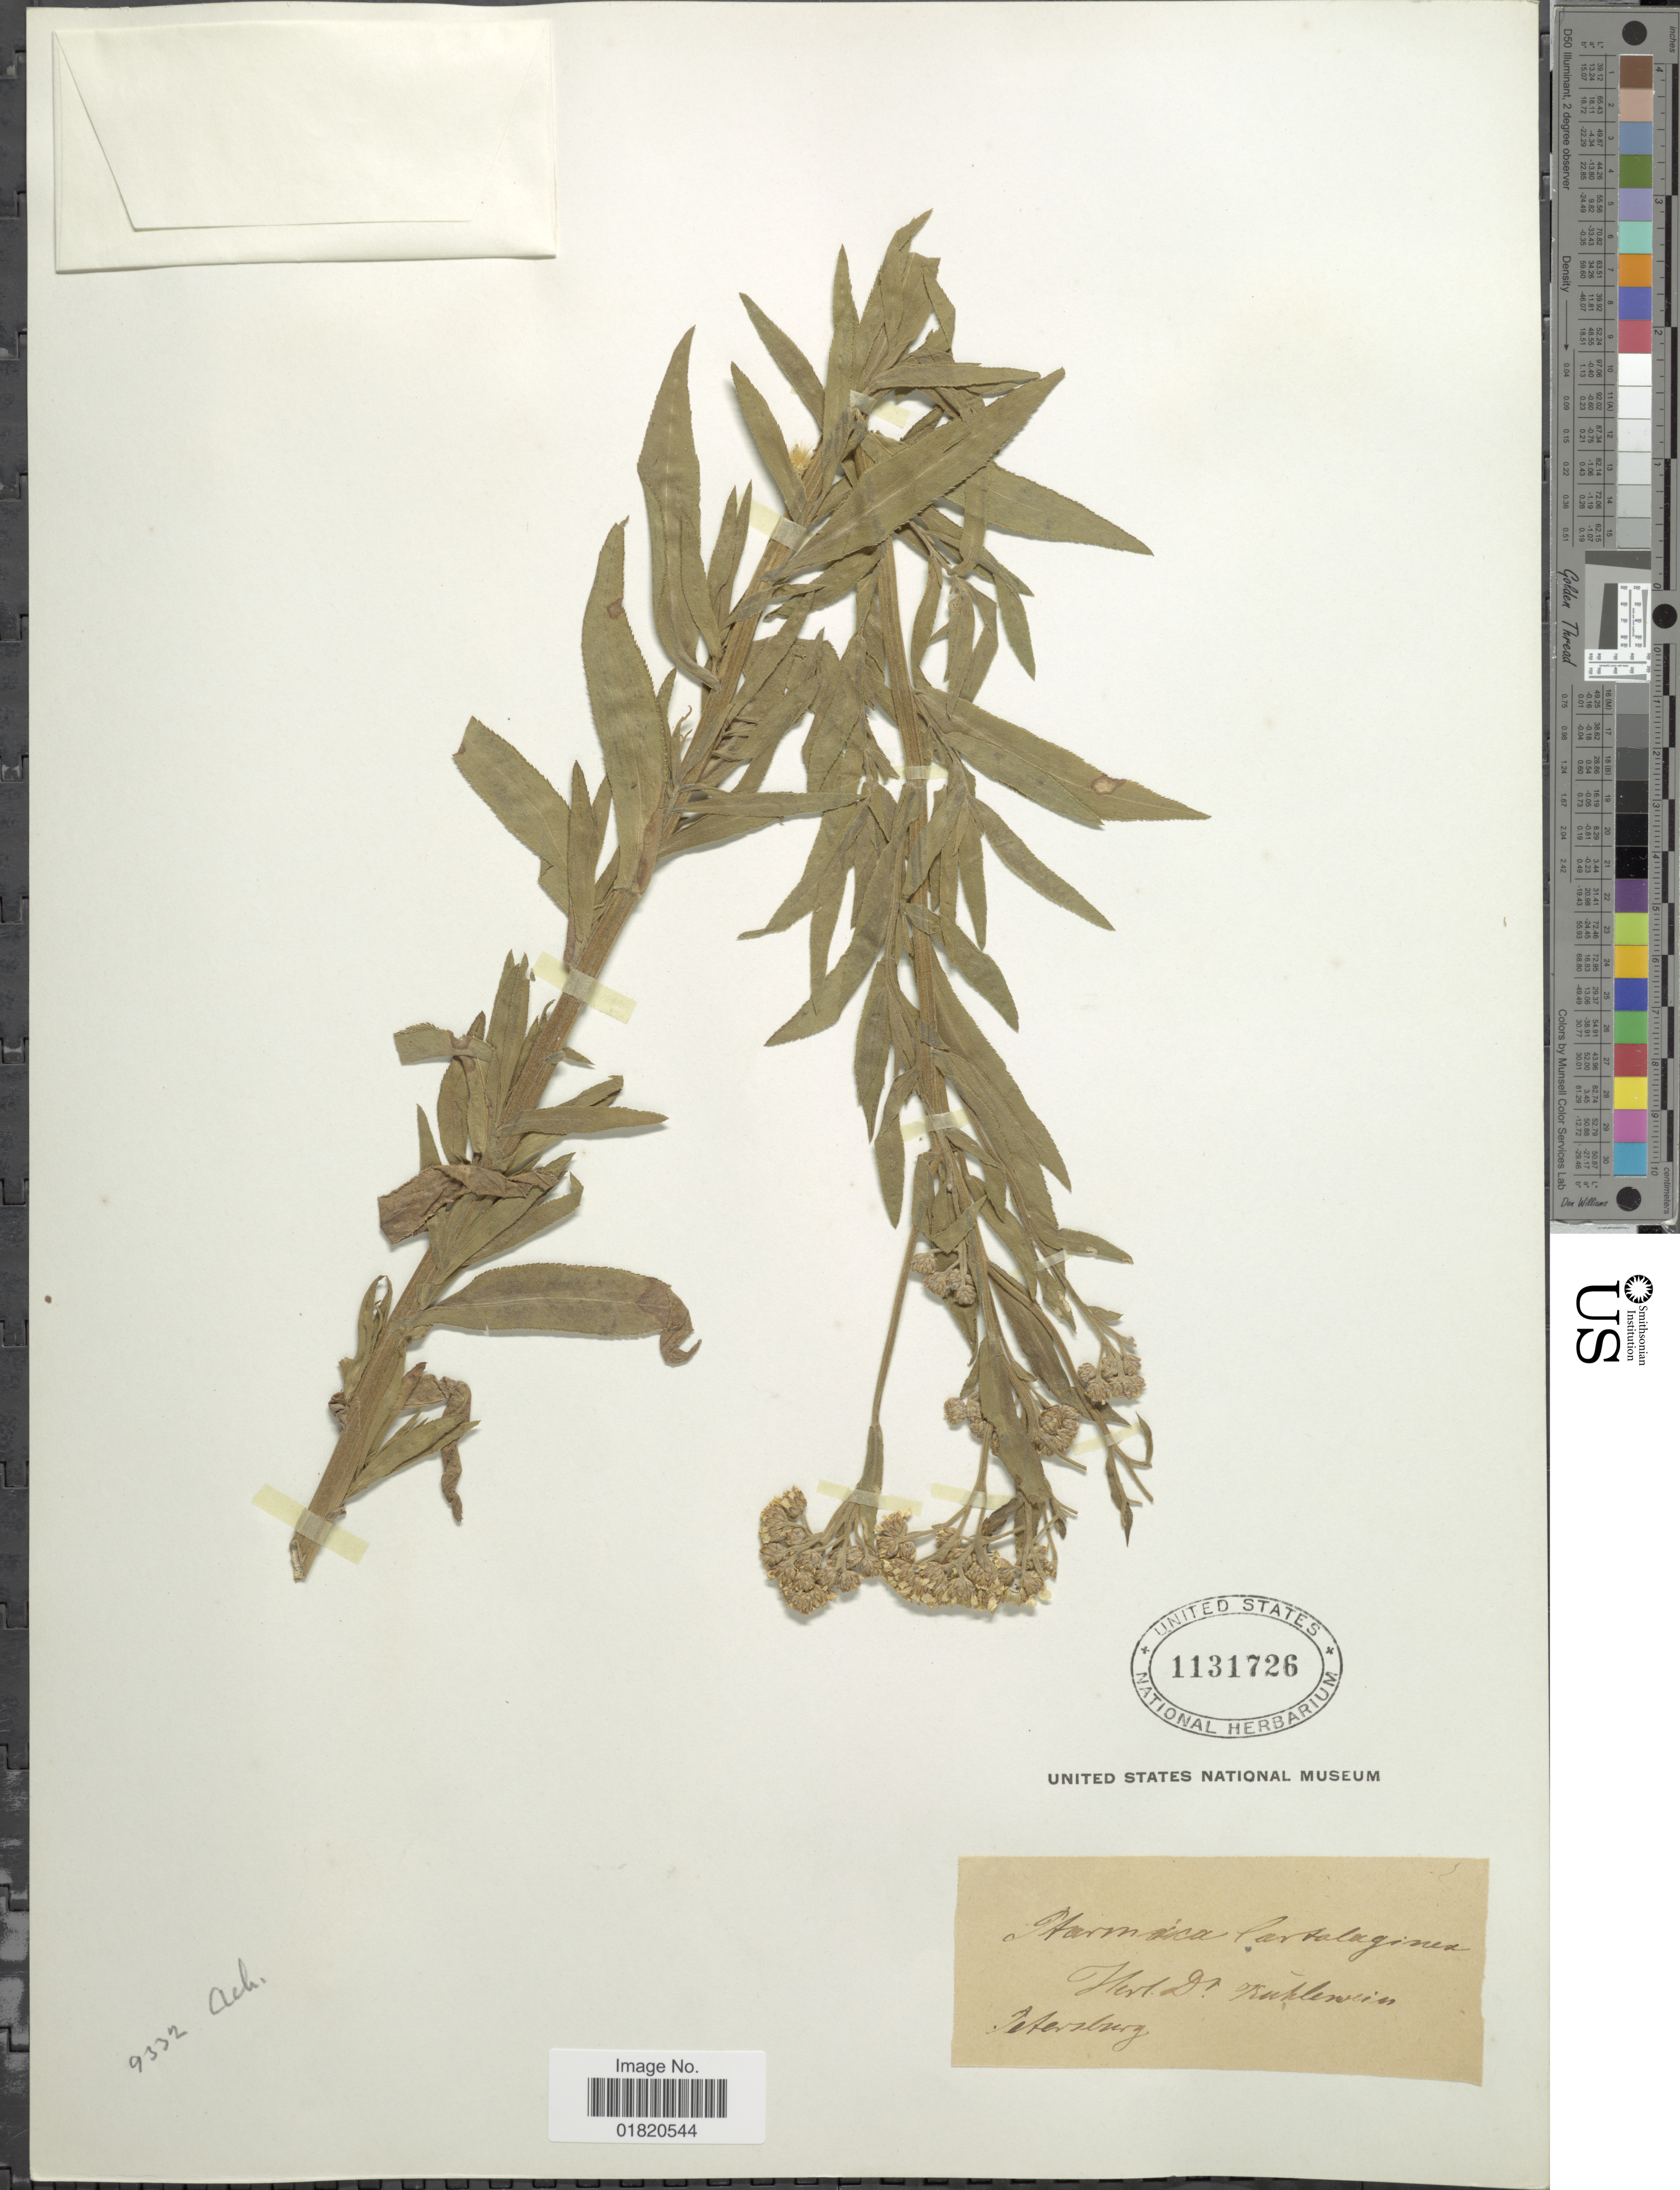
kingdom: Plantae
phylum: Tracheophyta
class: Magnoliopsida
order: Asterales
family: Asteraceae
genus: Achillea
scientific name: Achillea cartilaginea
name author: L.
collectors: ex herb. Dr. Kühlewein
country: Russian Federation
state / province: St. Petersburg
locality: Petersburg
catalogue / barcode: US 1131726